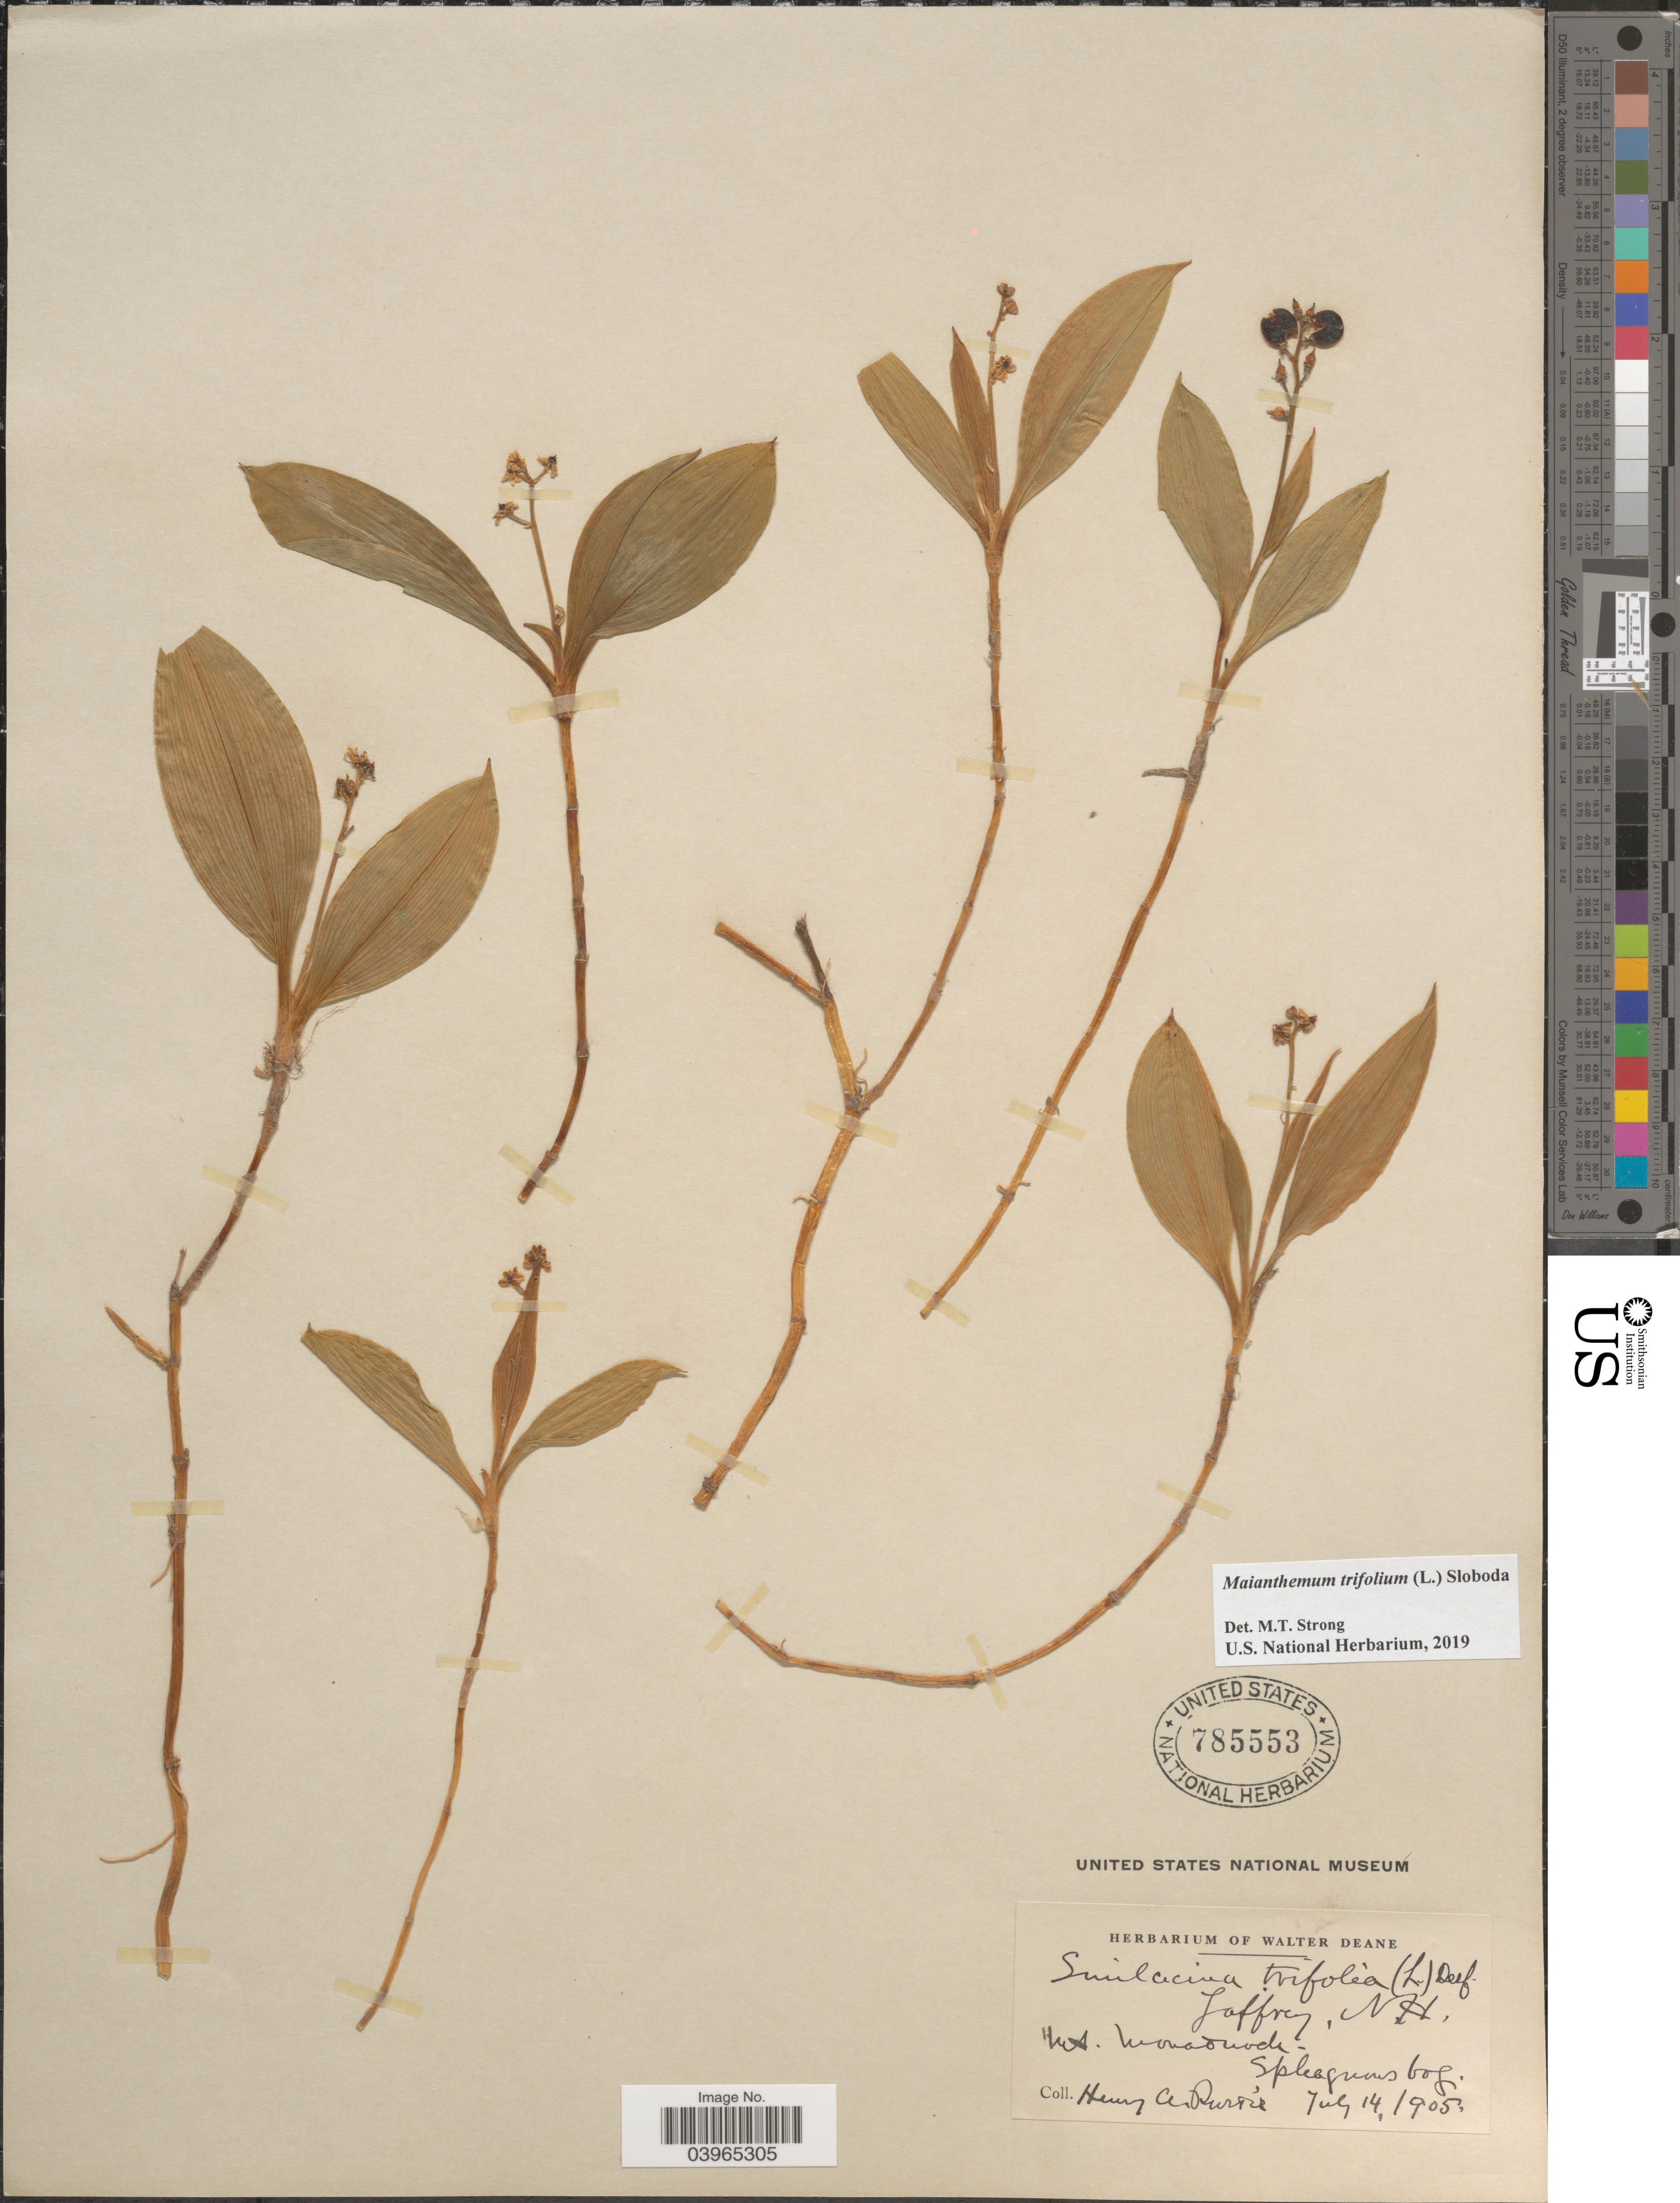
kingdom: Plantae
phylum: Tracheophyta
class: Liliopsida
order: Asparagales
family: Asparagaceae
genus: Maianthemum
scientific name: Maianthemum trifolium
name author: (L.) Sloboda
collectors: H. Purdie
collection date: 1905-07-14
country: United States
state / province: New Hampshire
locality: Jaffrey.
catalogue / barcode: US 785553